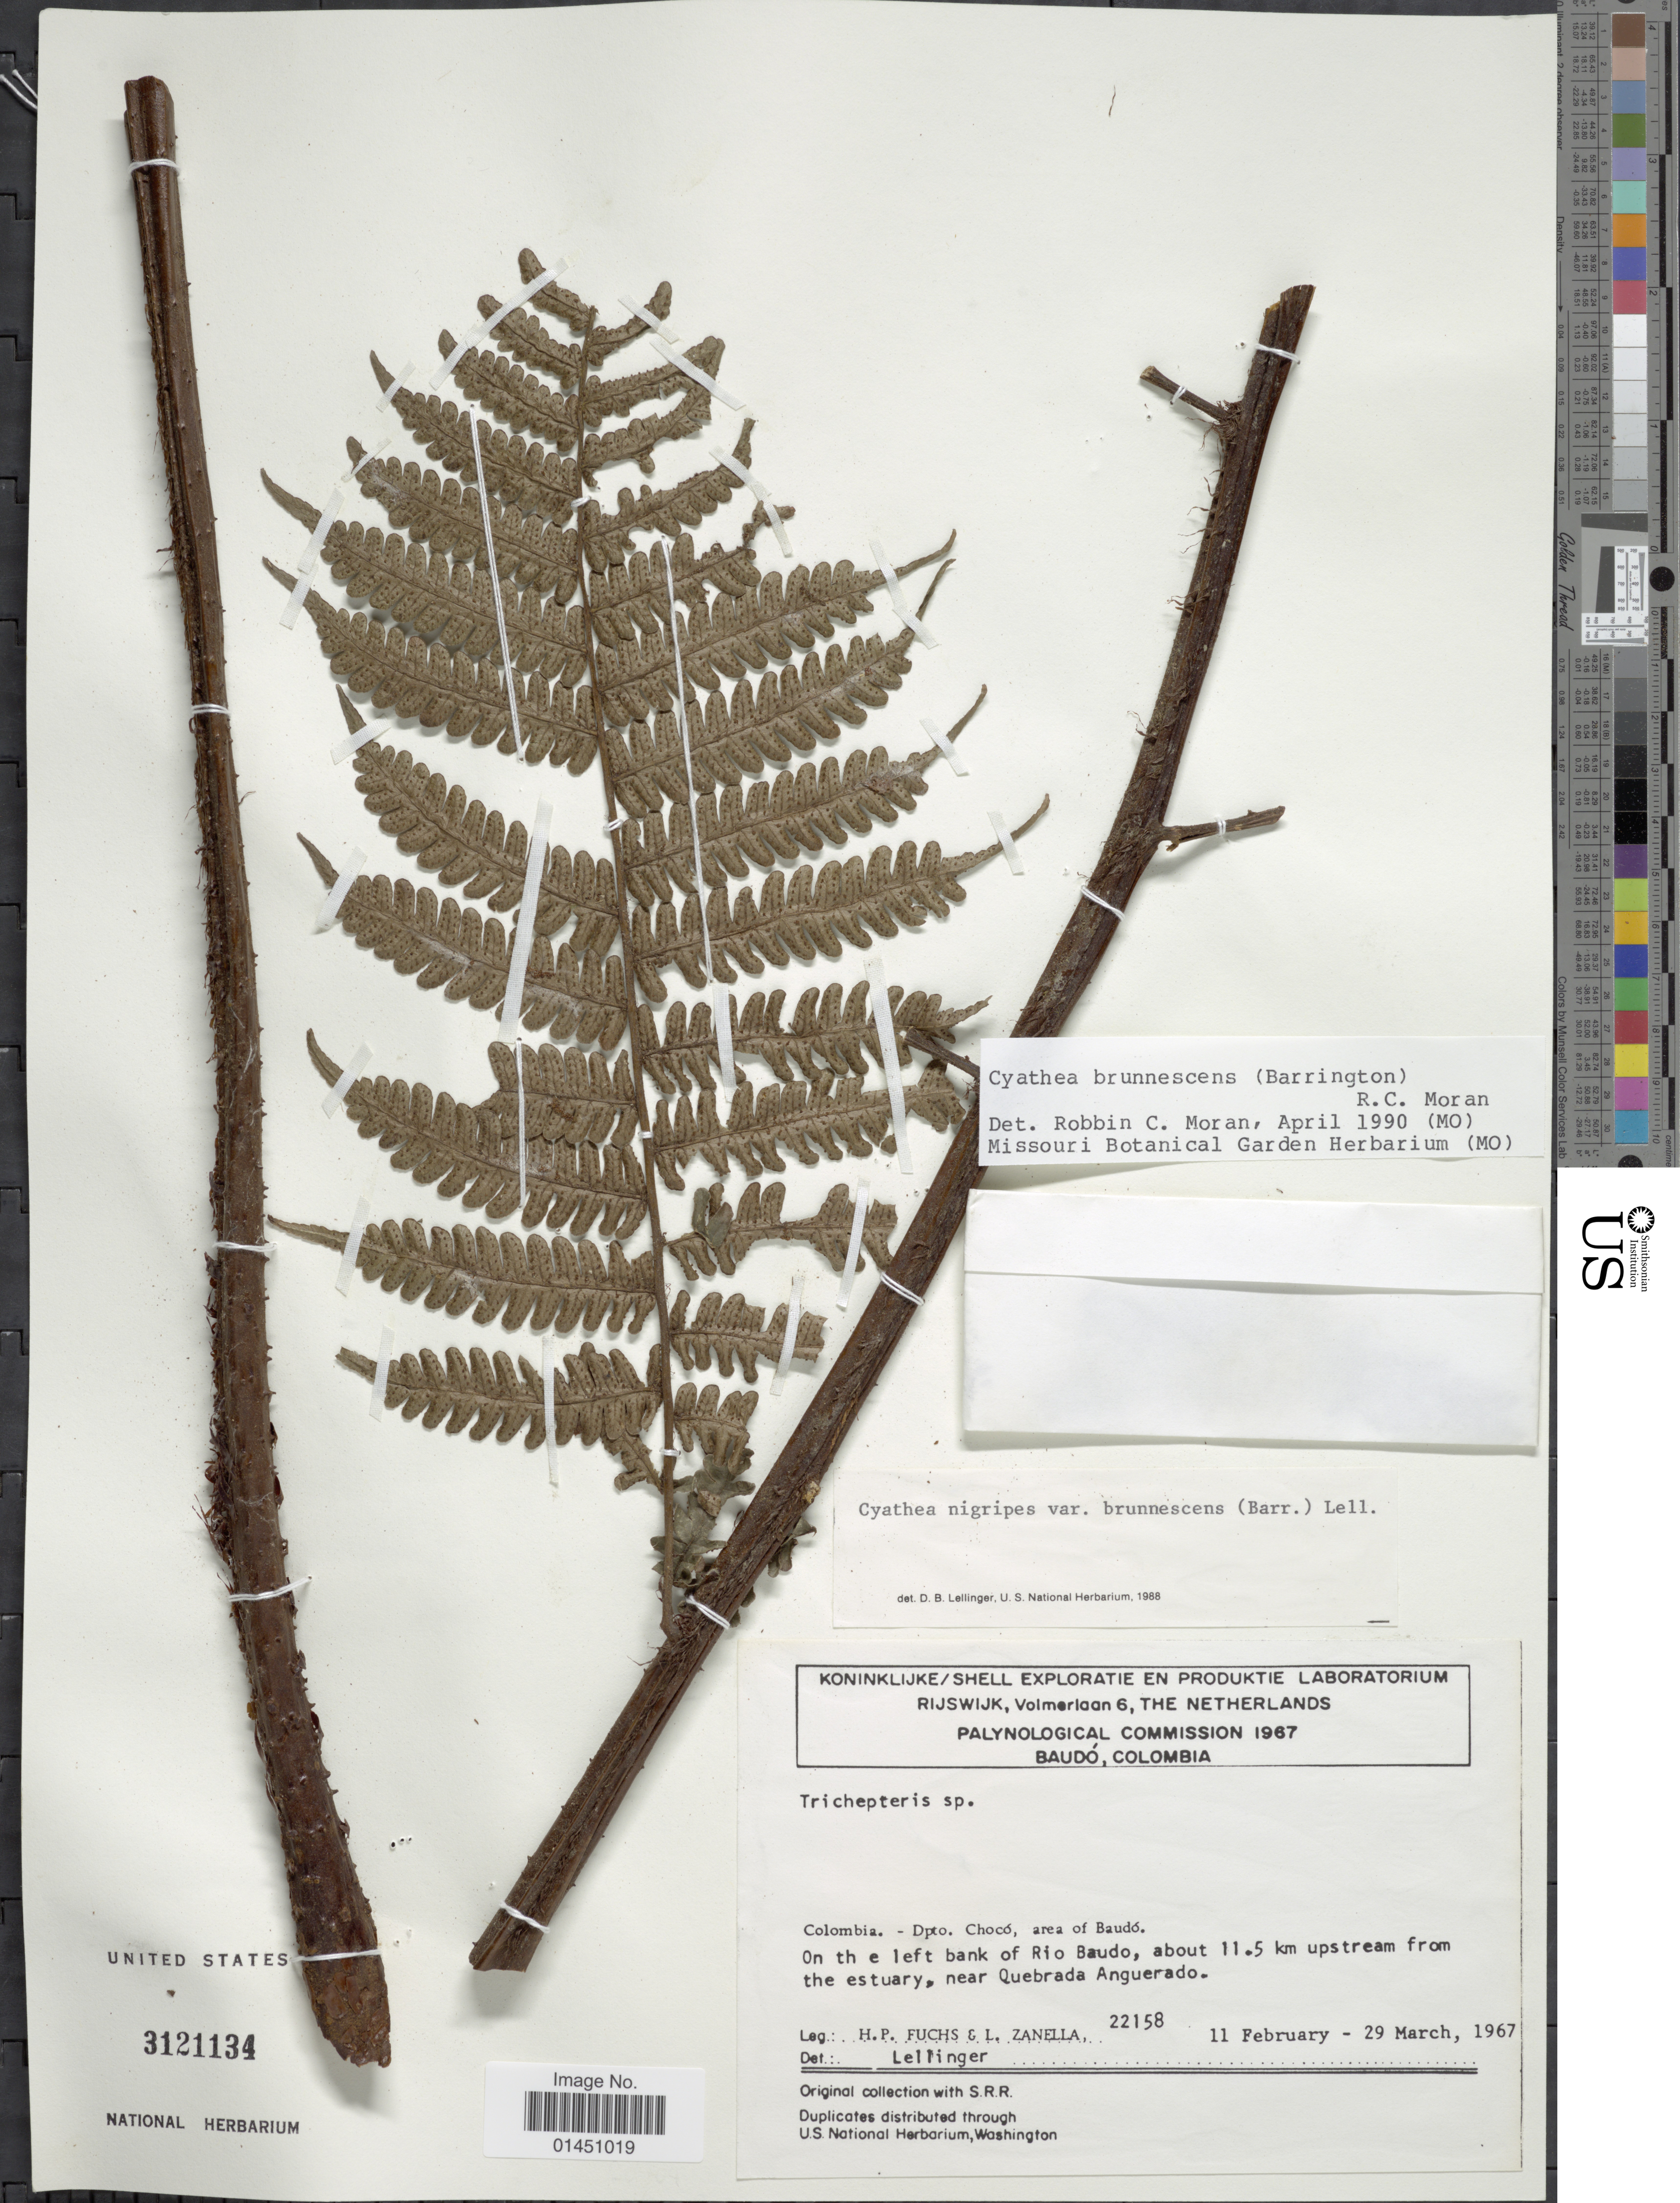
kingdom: Plantae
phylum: Tracheophyta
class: Polypodiopsida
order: Cyatheales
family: Cyatheaceae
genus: Cyathea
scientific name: Cyathea brunnescens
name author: (Barrington) R.C. Moran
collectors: H. P. Fuchs & L. Zanella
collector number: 22158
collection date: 1967-02-11/1967-03-29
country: Colombia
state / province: Chocó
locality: Area of Baudo, On the left bank of Rio Baudo, about 11.5 km upstream from the estuary, near Quebrada Anguerado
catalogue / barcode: US 3121134